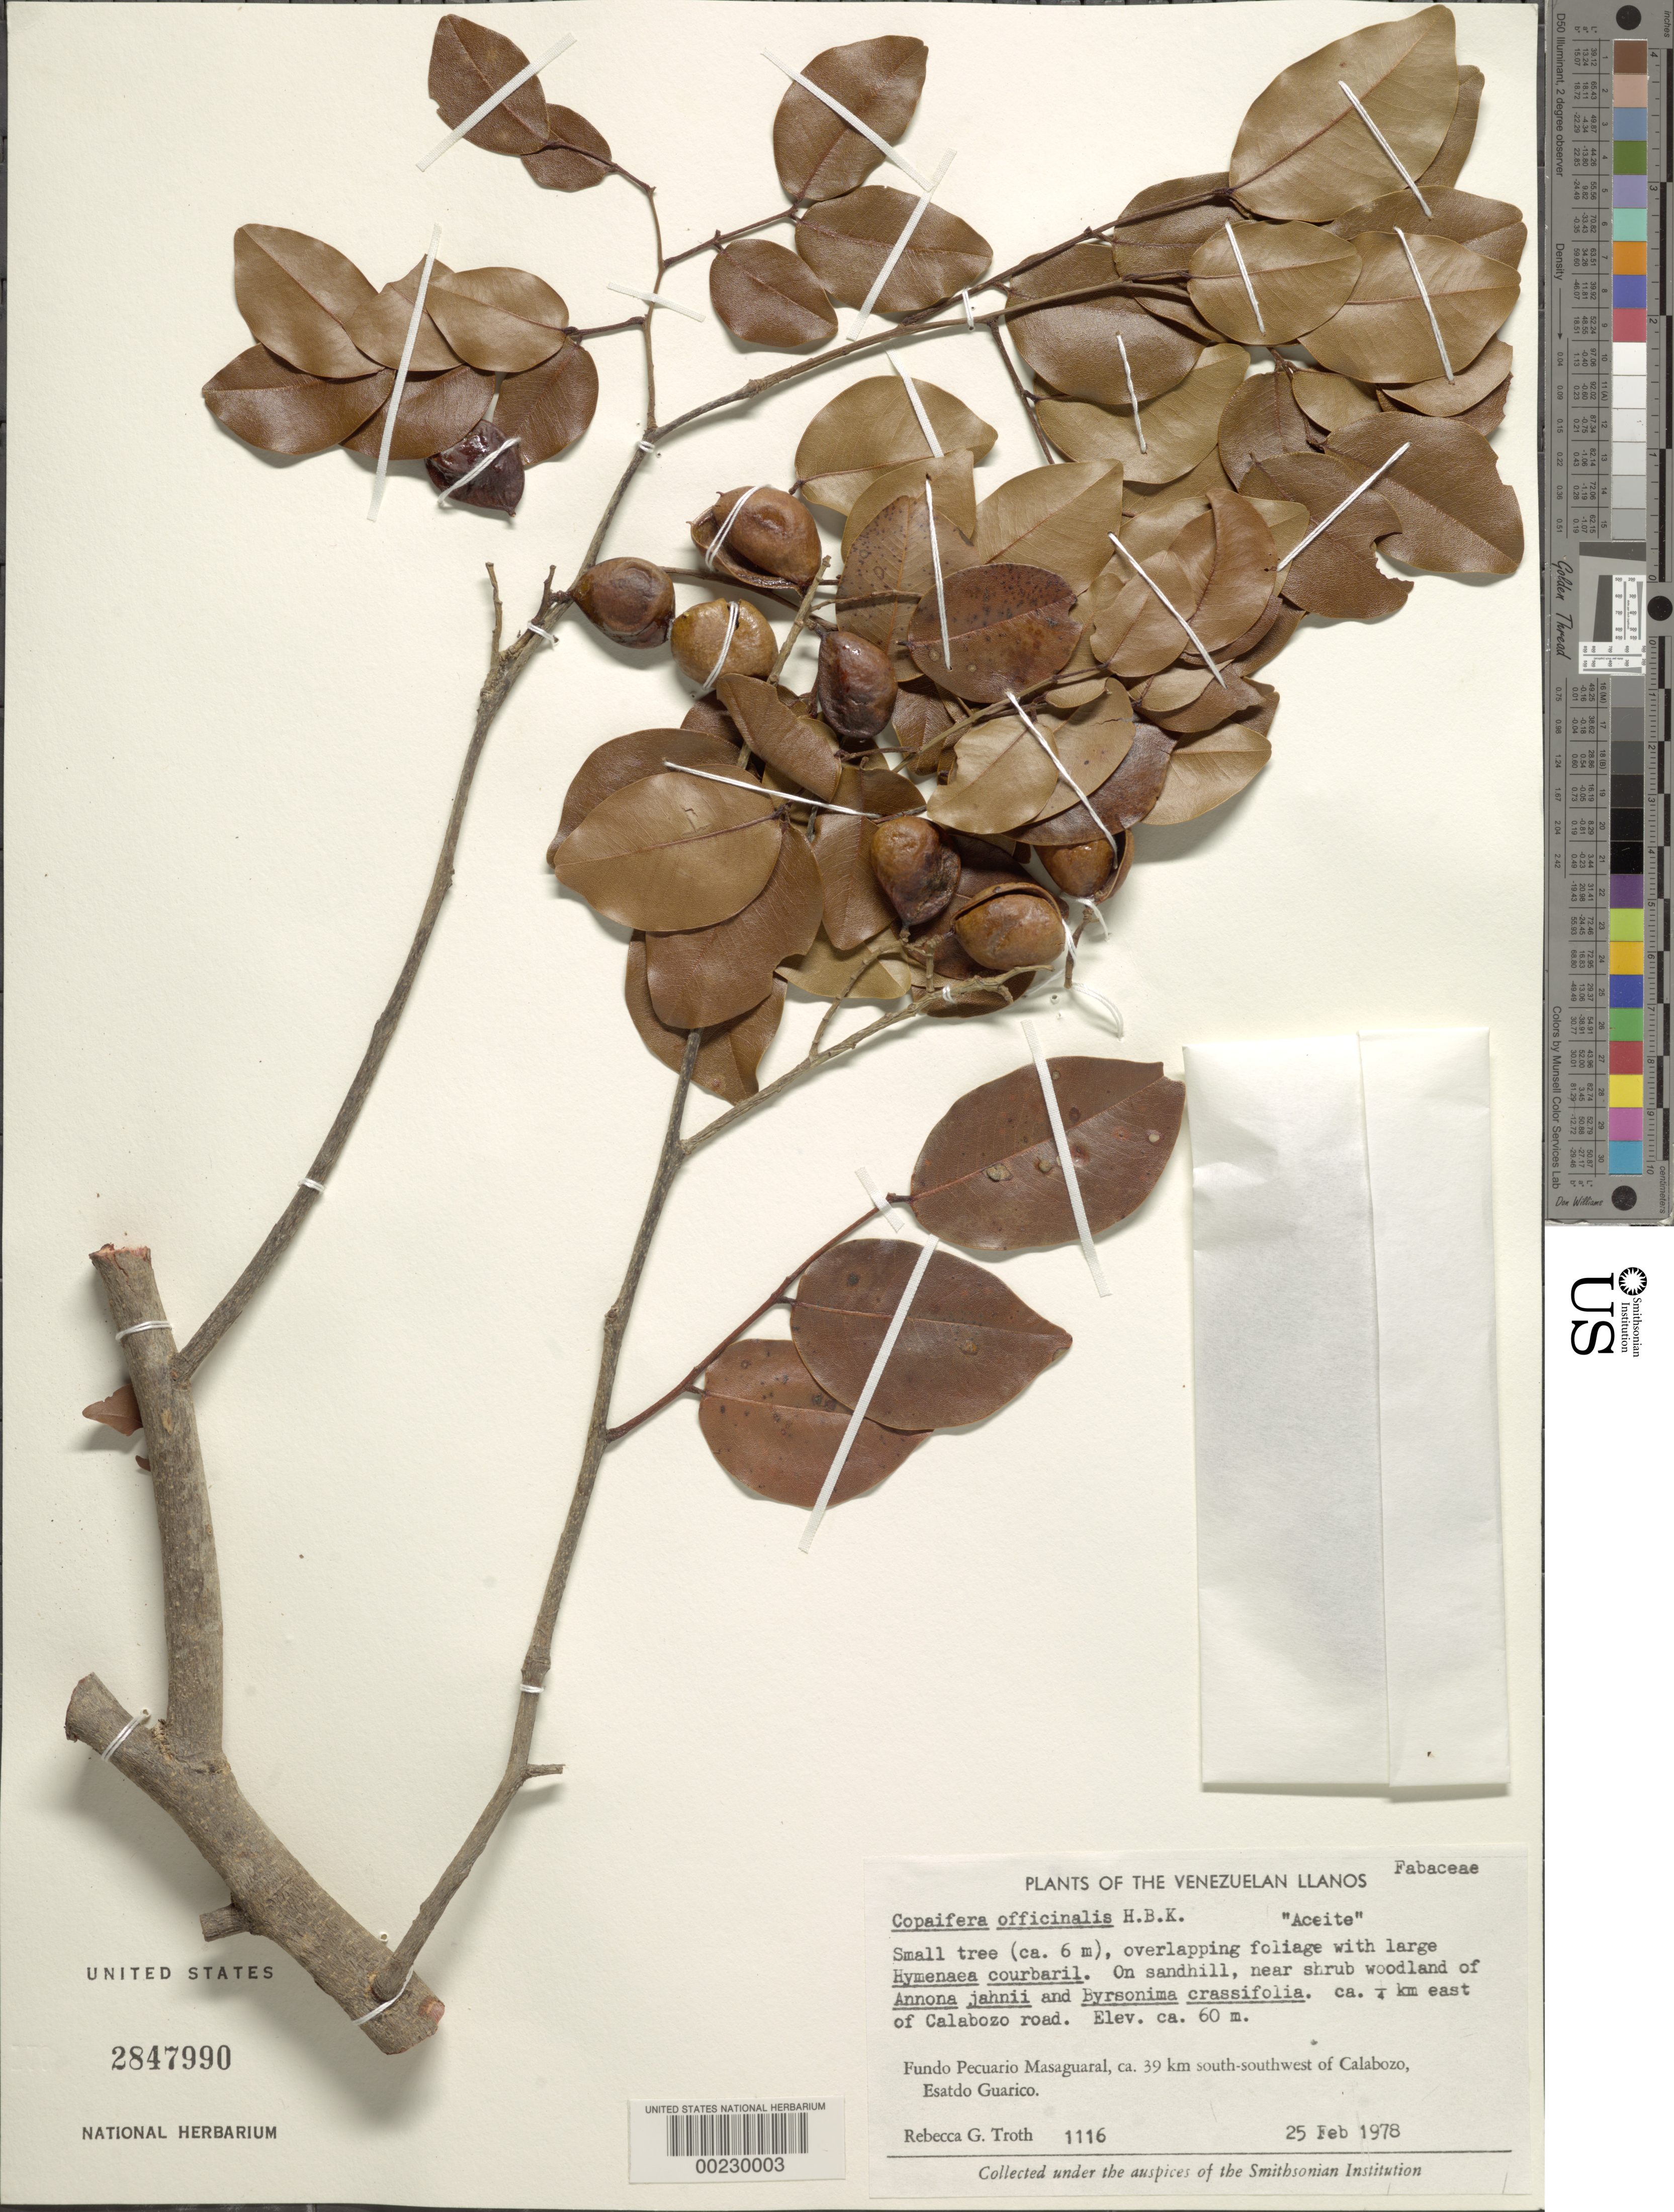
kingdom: Plantae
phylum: Tracheophyta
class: Magnoliopsida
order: Fabales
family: Fabaceae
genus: Copaifera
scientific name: Copaifera officinalis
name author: (Jacq.) L.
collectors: R. Troth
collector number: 1116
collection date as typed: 25 Feb 1978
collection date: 1978-02-25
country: Venezuela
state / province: Guárico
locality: Fundo pecuario masaguaral, ca 39 km ssw of calabozo, ca 0.25 km e of calabozo road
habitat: On sandhill, near shrub woodland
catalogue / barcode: US 2847990